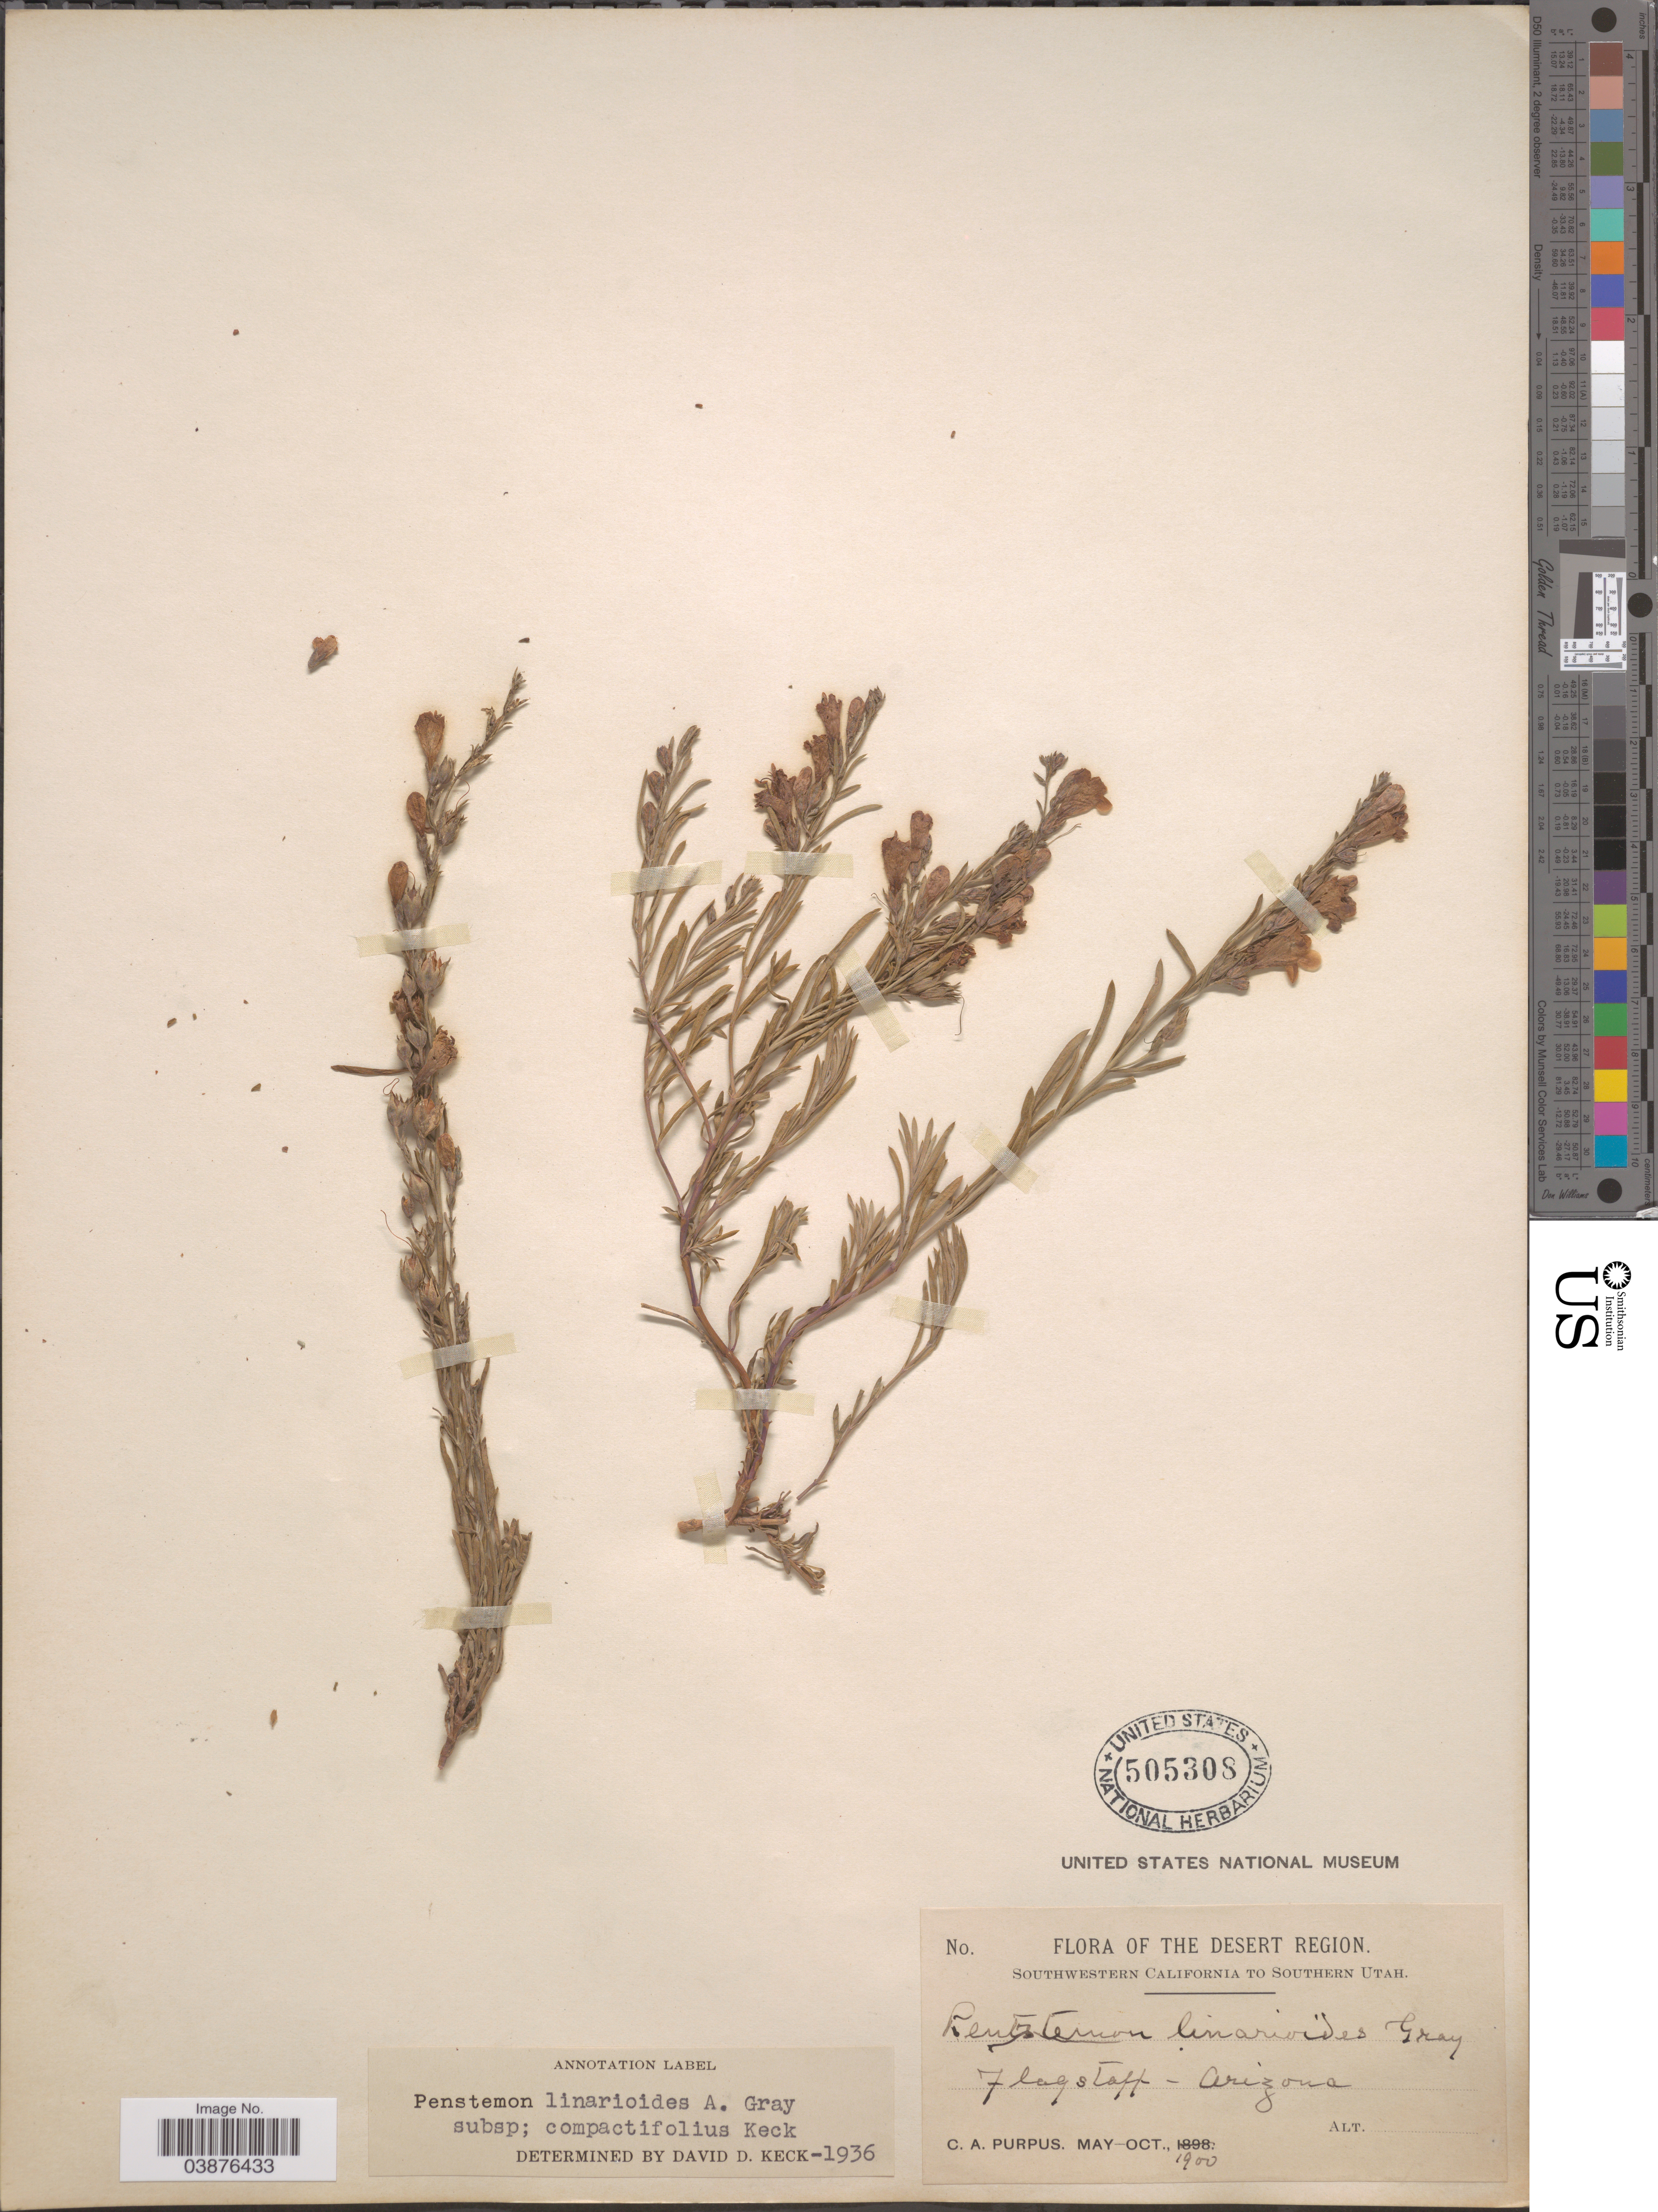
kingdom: Plantae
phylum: Tracheophyta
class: Magnoliopsida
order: Lamiales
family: Plantaginaceae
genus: Penstemon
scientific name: Penstemon linarioides var. viridis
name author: D.D. Keck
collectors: C. A. Purpus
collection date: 1900-05/1900-10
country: United States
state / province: Arizona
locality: Flagstaff.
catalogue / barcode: US 505308